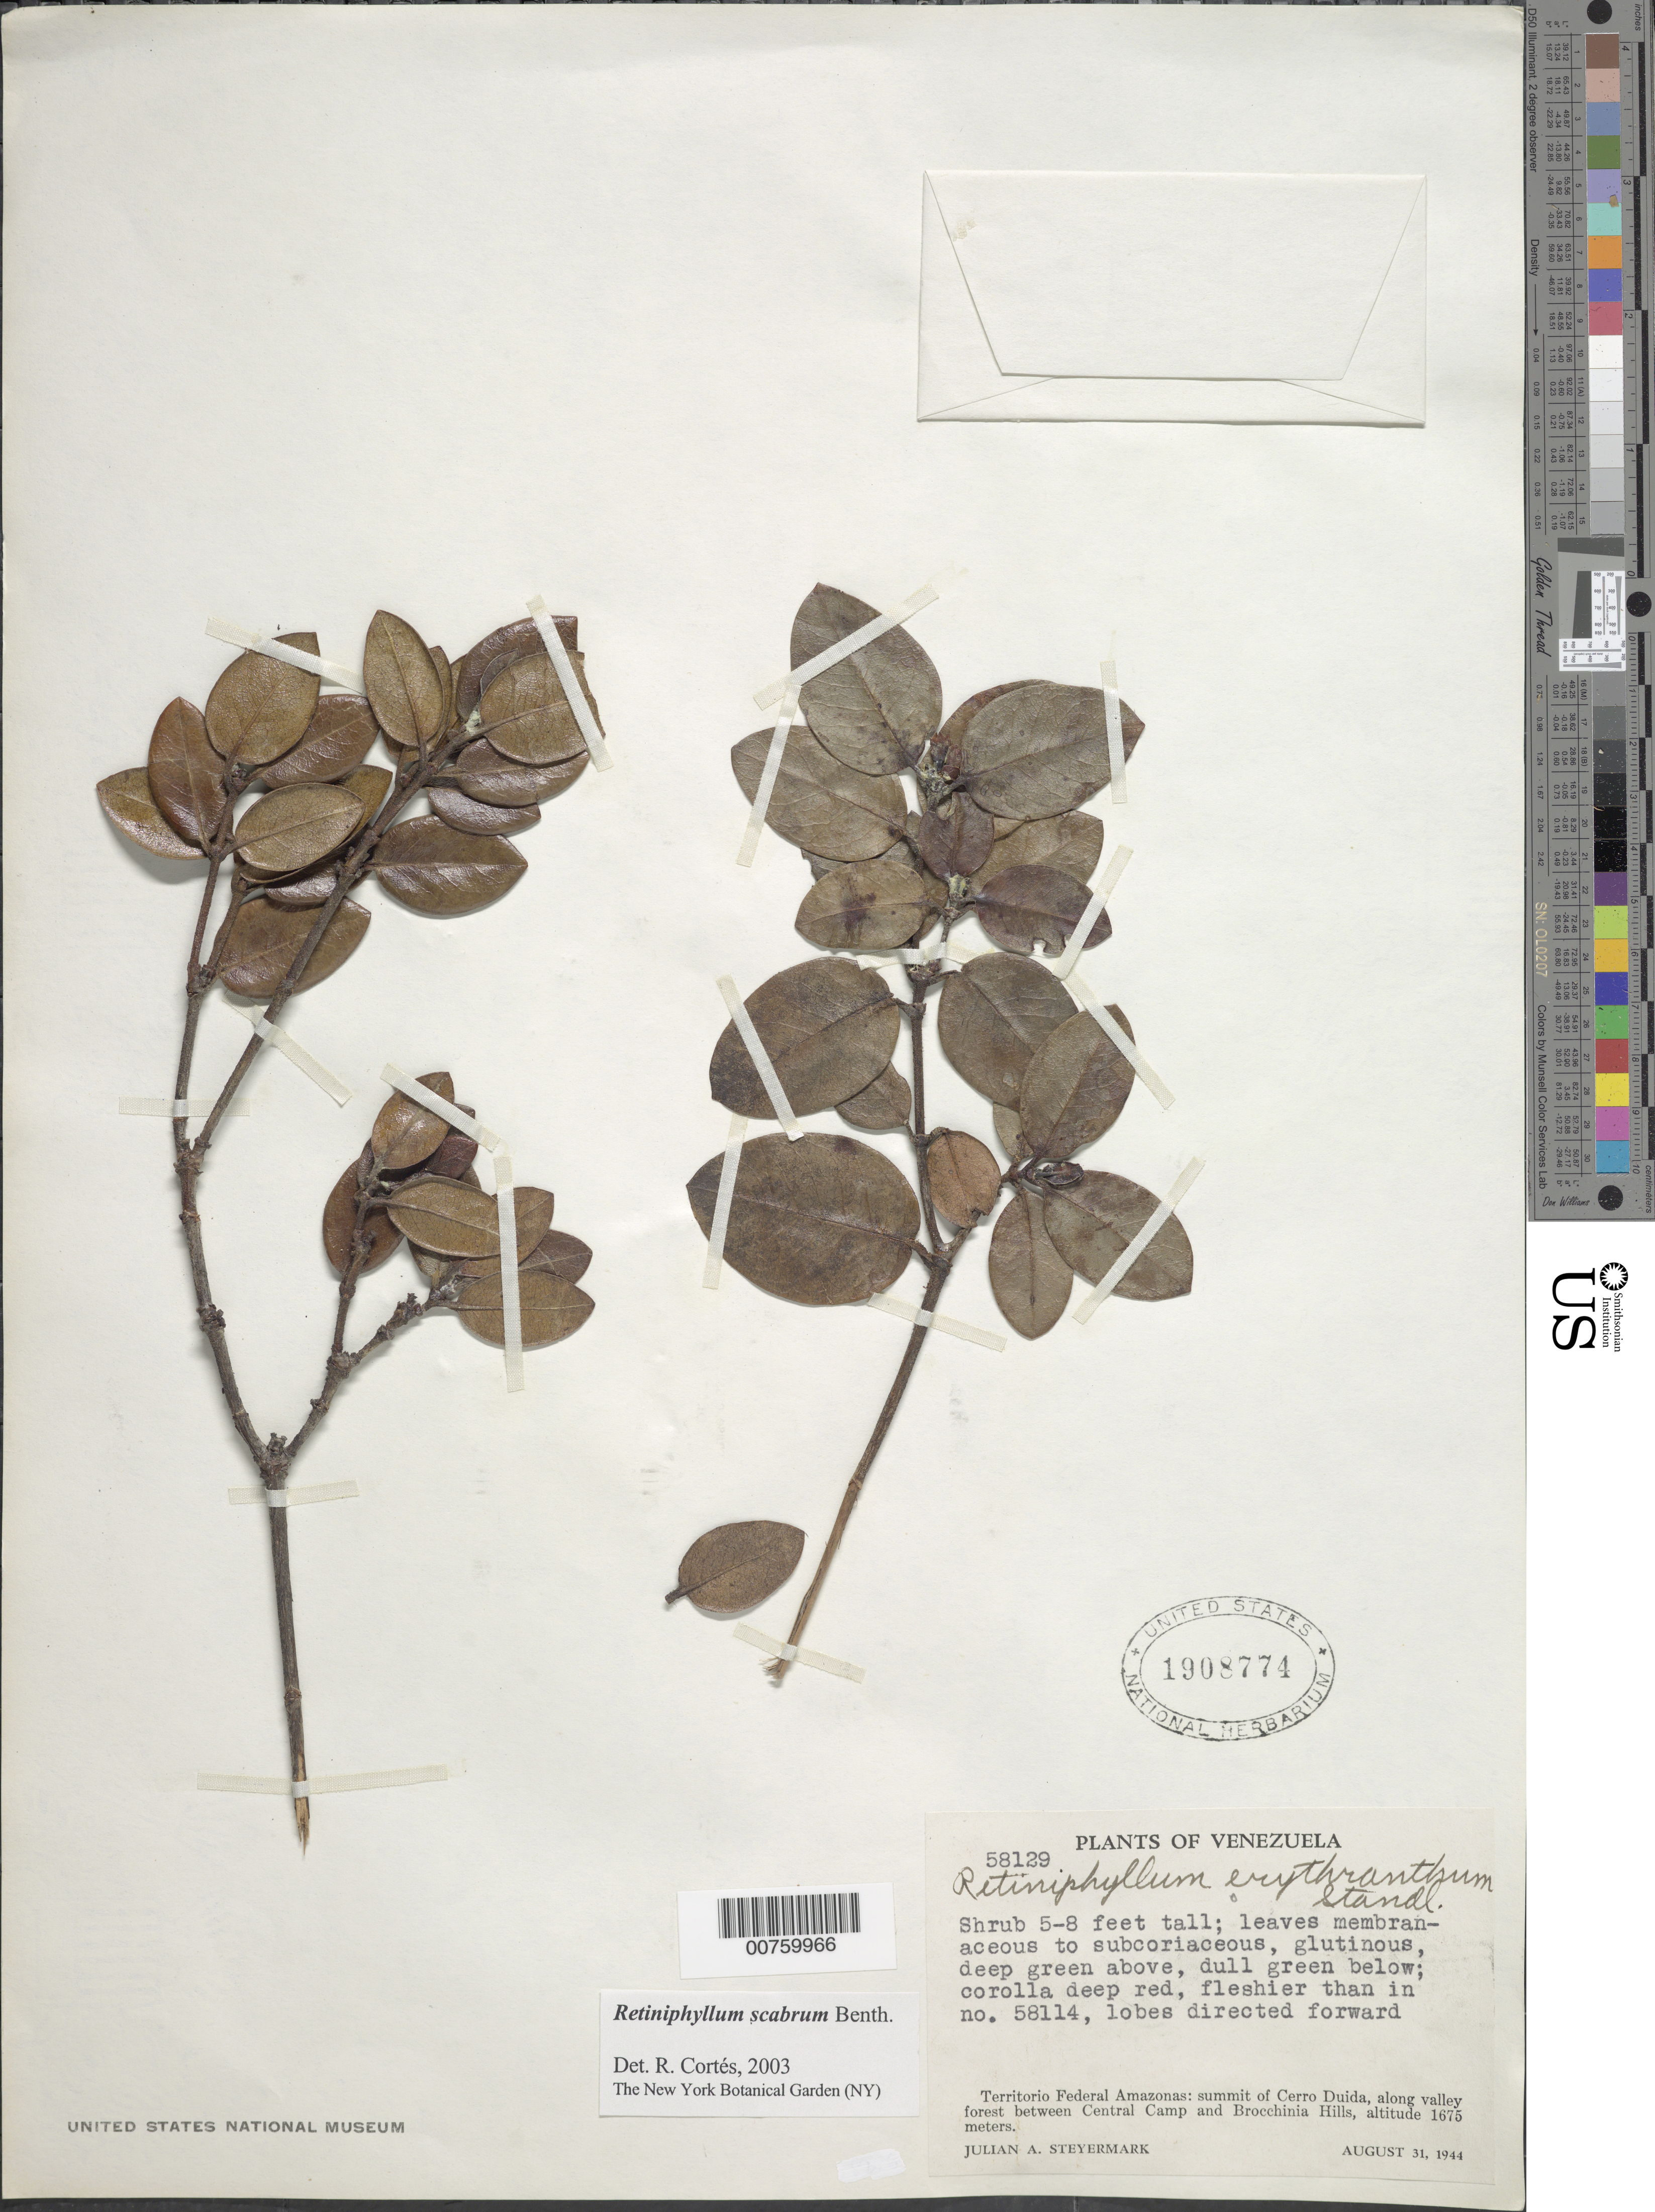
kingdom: Plantae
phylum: Tracheophyta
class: Magnoliopsida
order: Gentianales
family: Rubiaceae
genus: Retiniphyllum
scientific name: Retiniphyllum scabrum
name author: Benth.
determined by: Cortes R., G.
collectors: J. Steyermark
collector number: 58129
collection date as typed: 31-Aug-44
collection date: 1944-08-31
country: Venezuela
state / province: Amazonas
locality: Cerro Duida, summit; between Central Camp and Brocchinia Hills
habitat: Summit; along valley forest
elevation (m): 1675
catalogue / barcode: US 1908774